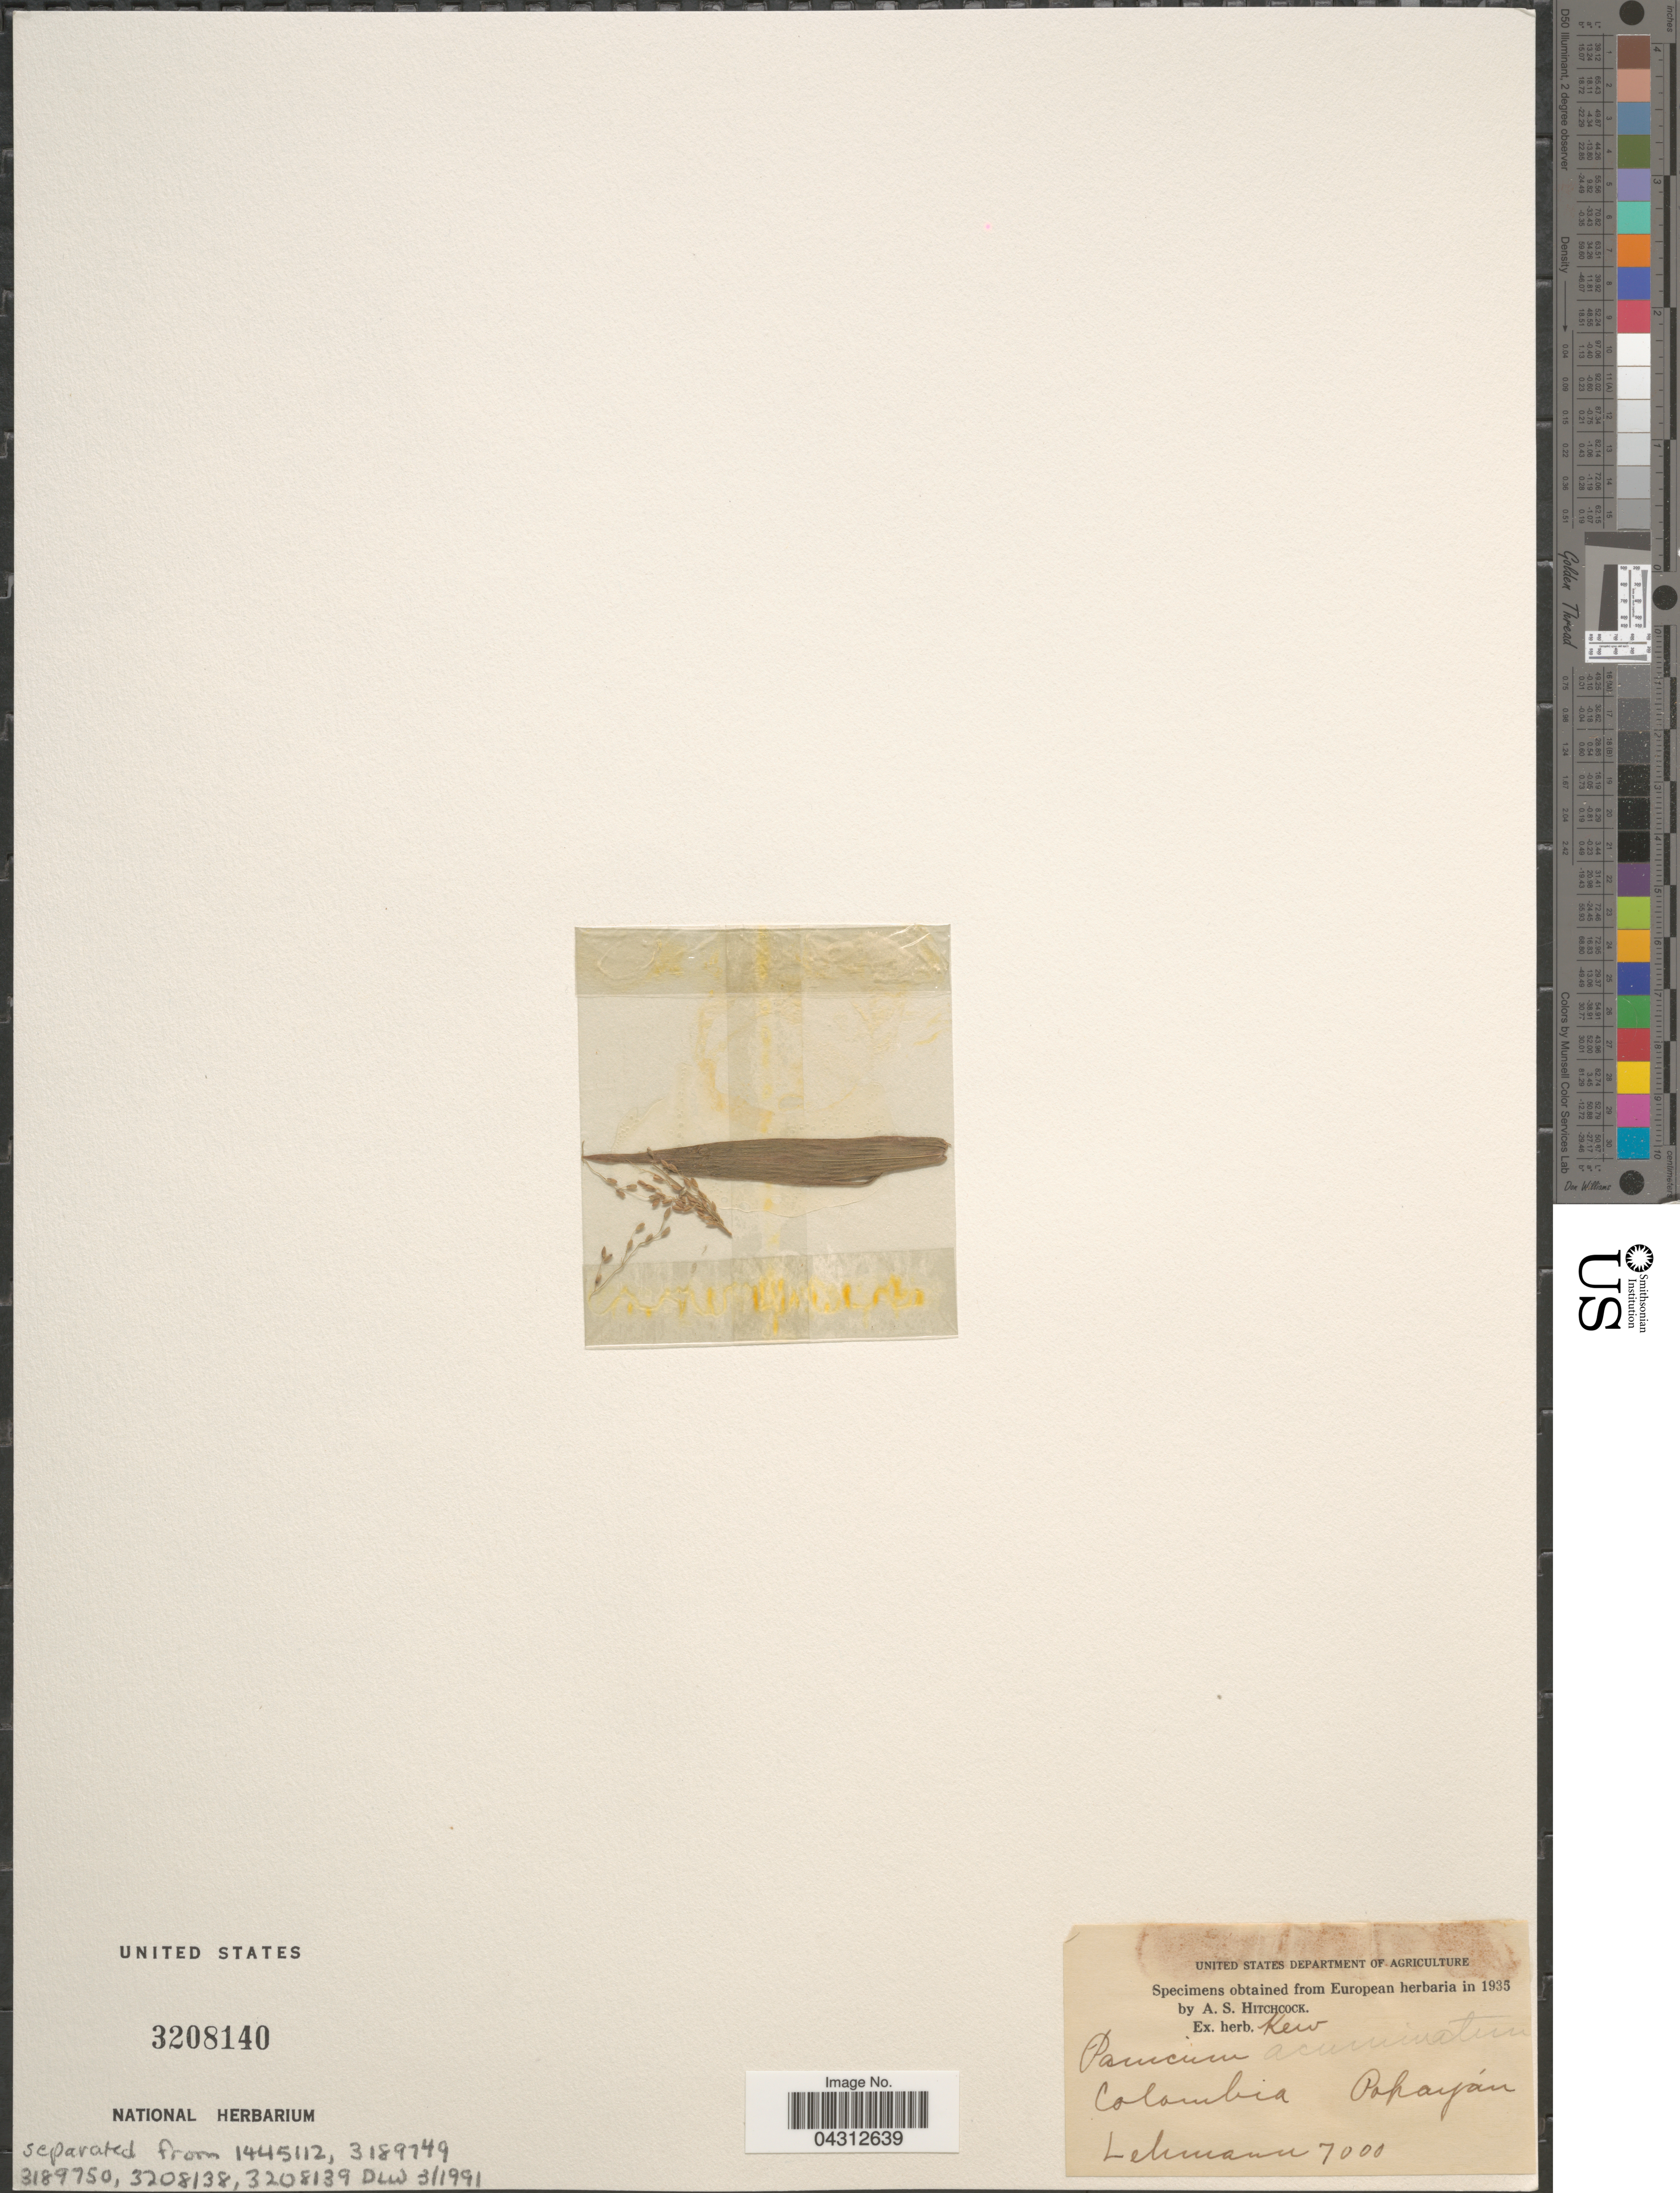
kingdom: Plantae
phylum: Tracheophyta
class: Liliopsida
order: Poales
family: Poaceae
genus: Panicum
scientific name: Panicum acuminatum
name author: Sw.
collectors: -. Lehmann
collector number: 7000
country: Colombia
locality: Popayan.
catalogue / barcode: US 3208140